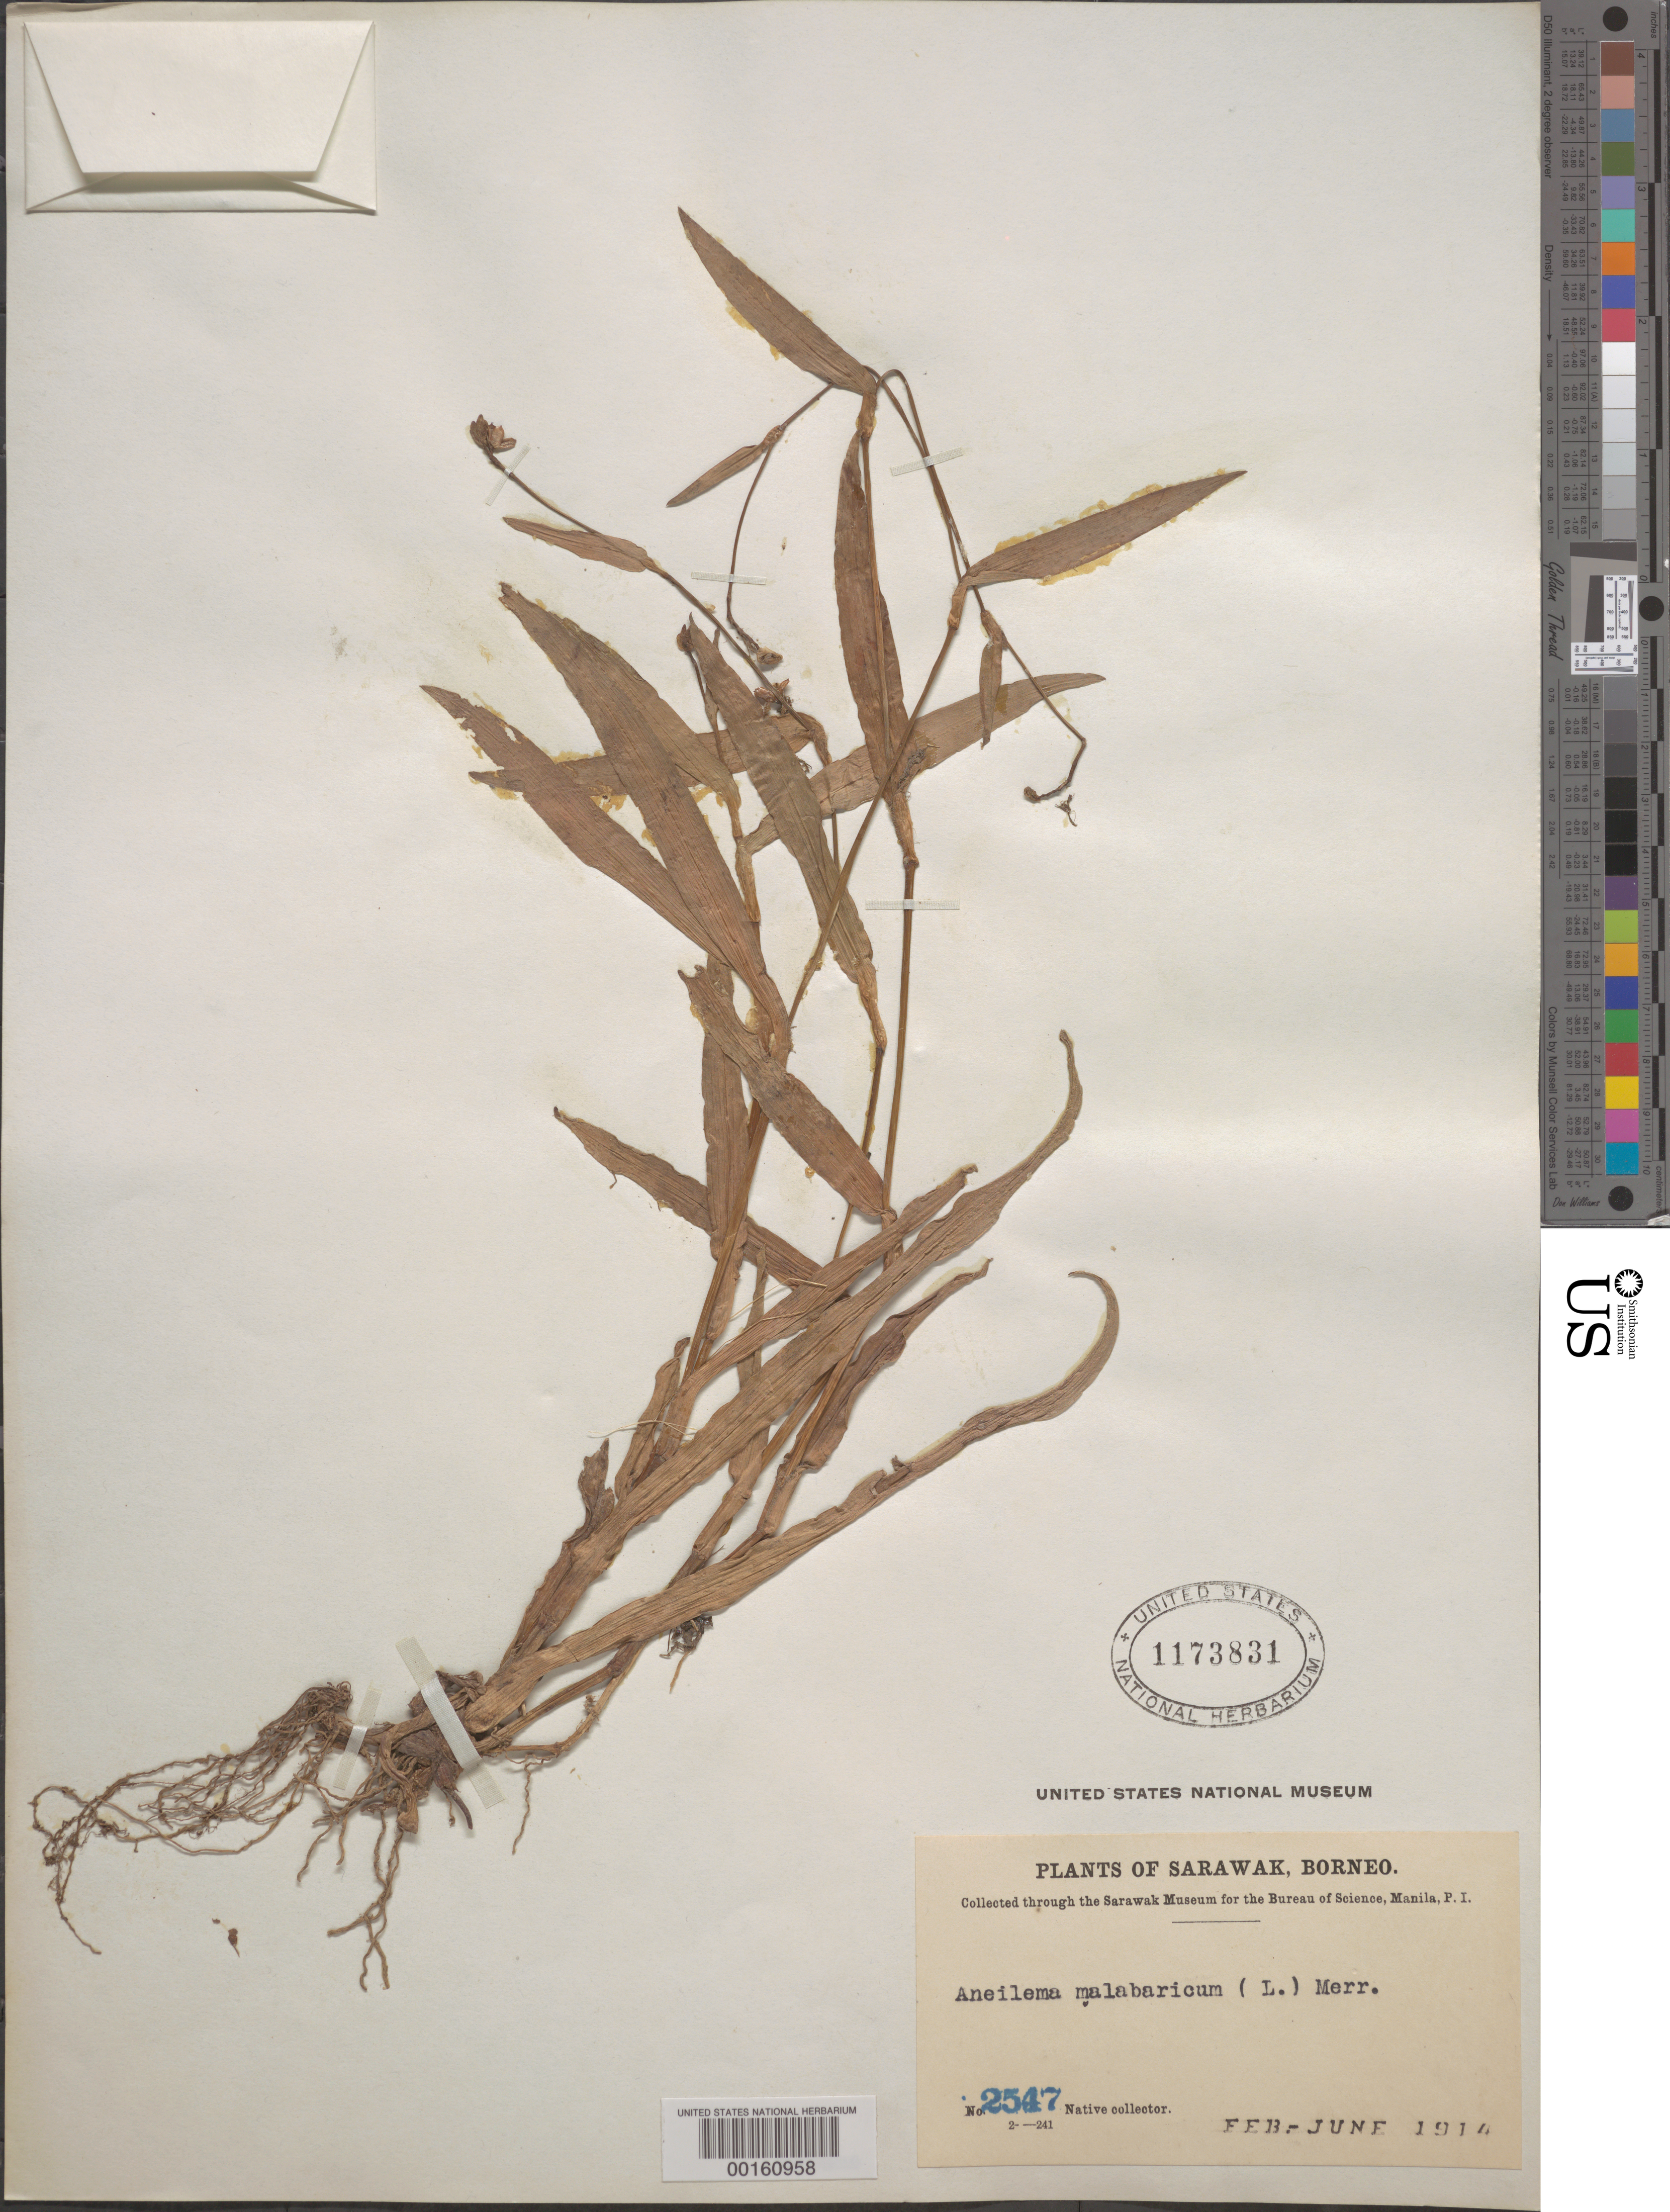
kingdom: Plantae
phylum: Tracheophyta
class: Liliopsida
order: Commelinales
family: Commelinaceae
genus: Murdannia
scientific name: Murdannia simplex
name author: (Vahl) Brenan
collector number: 2547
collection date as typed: Feb 1914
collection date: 1914-02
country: Malaysia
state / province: Sarawak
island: Borneo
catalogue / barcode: US 1173831